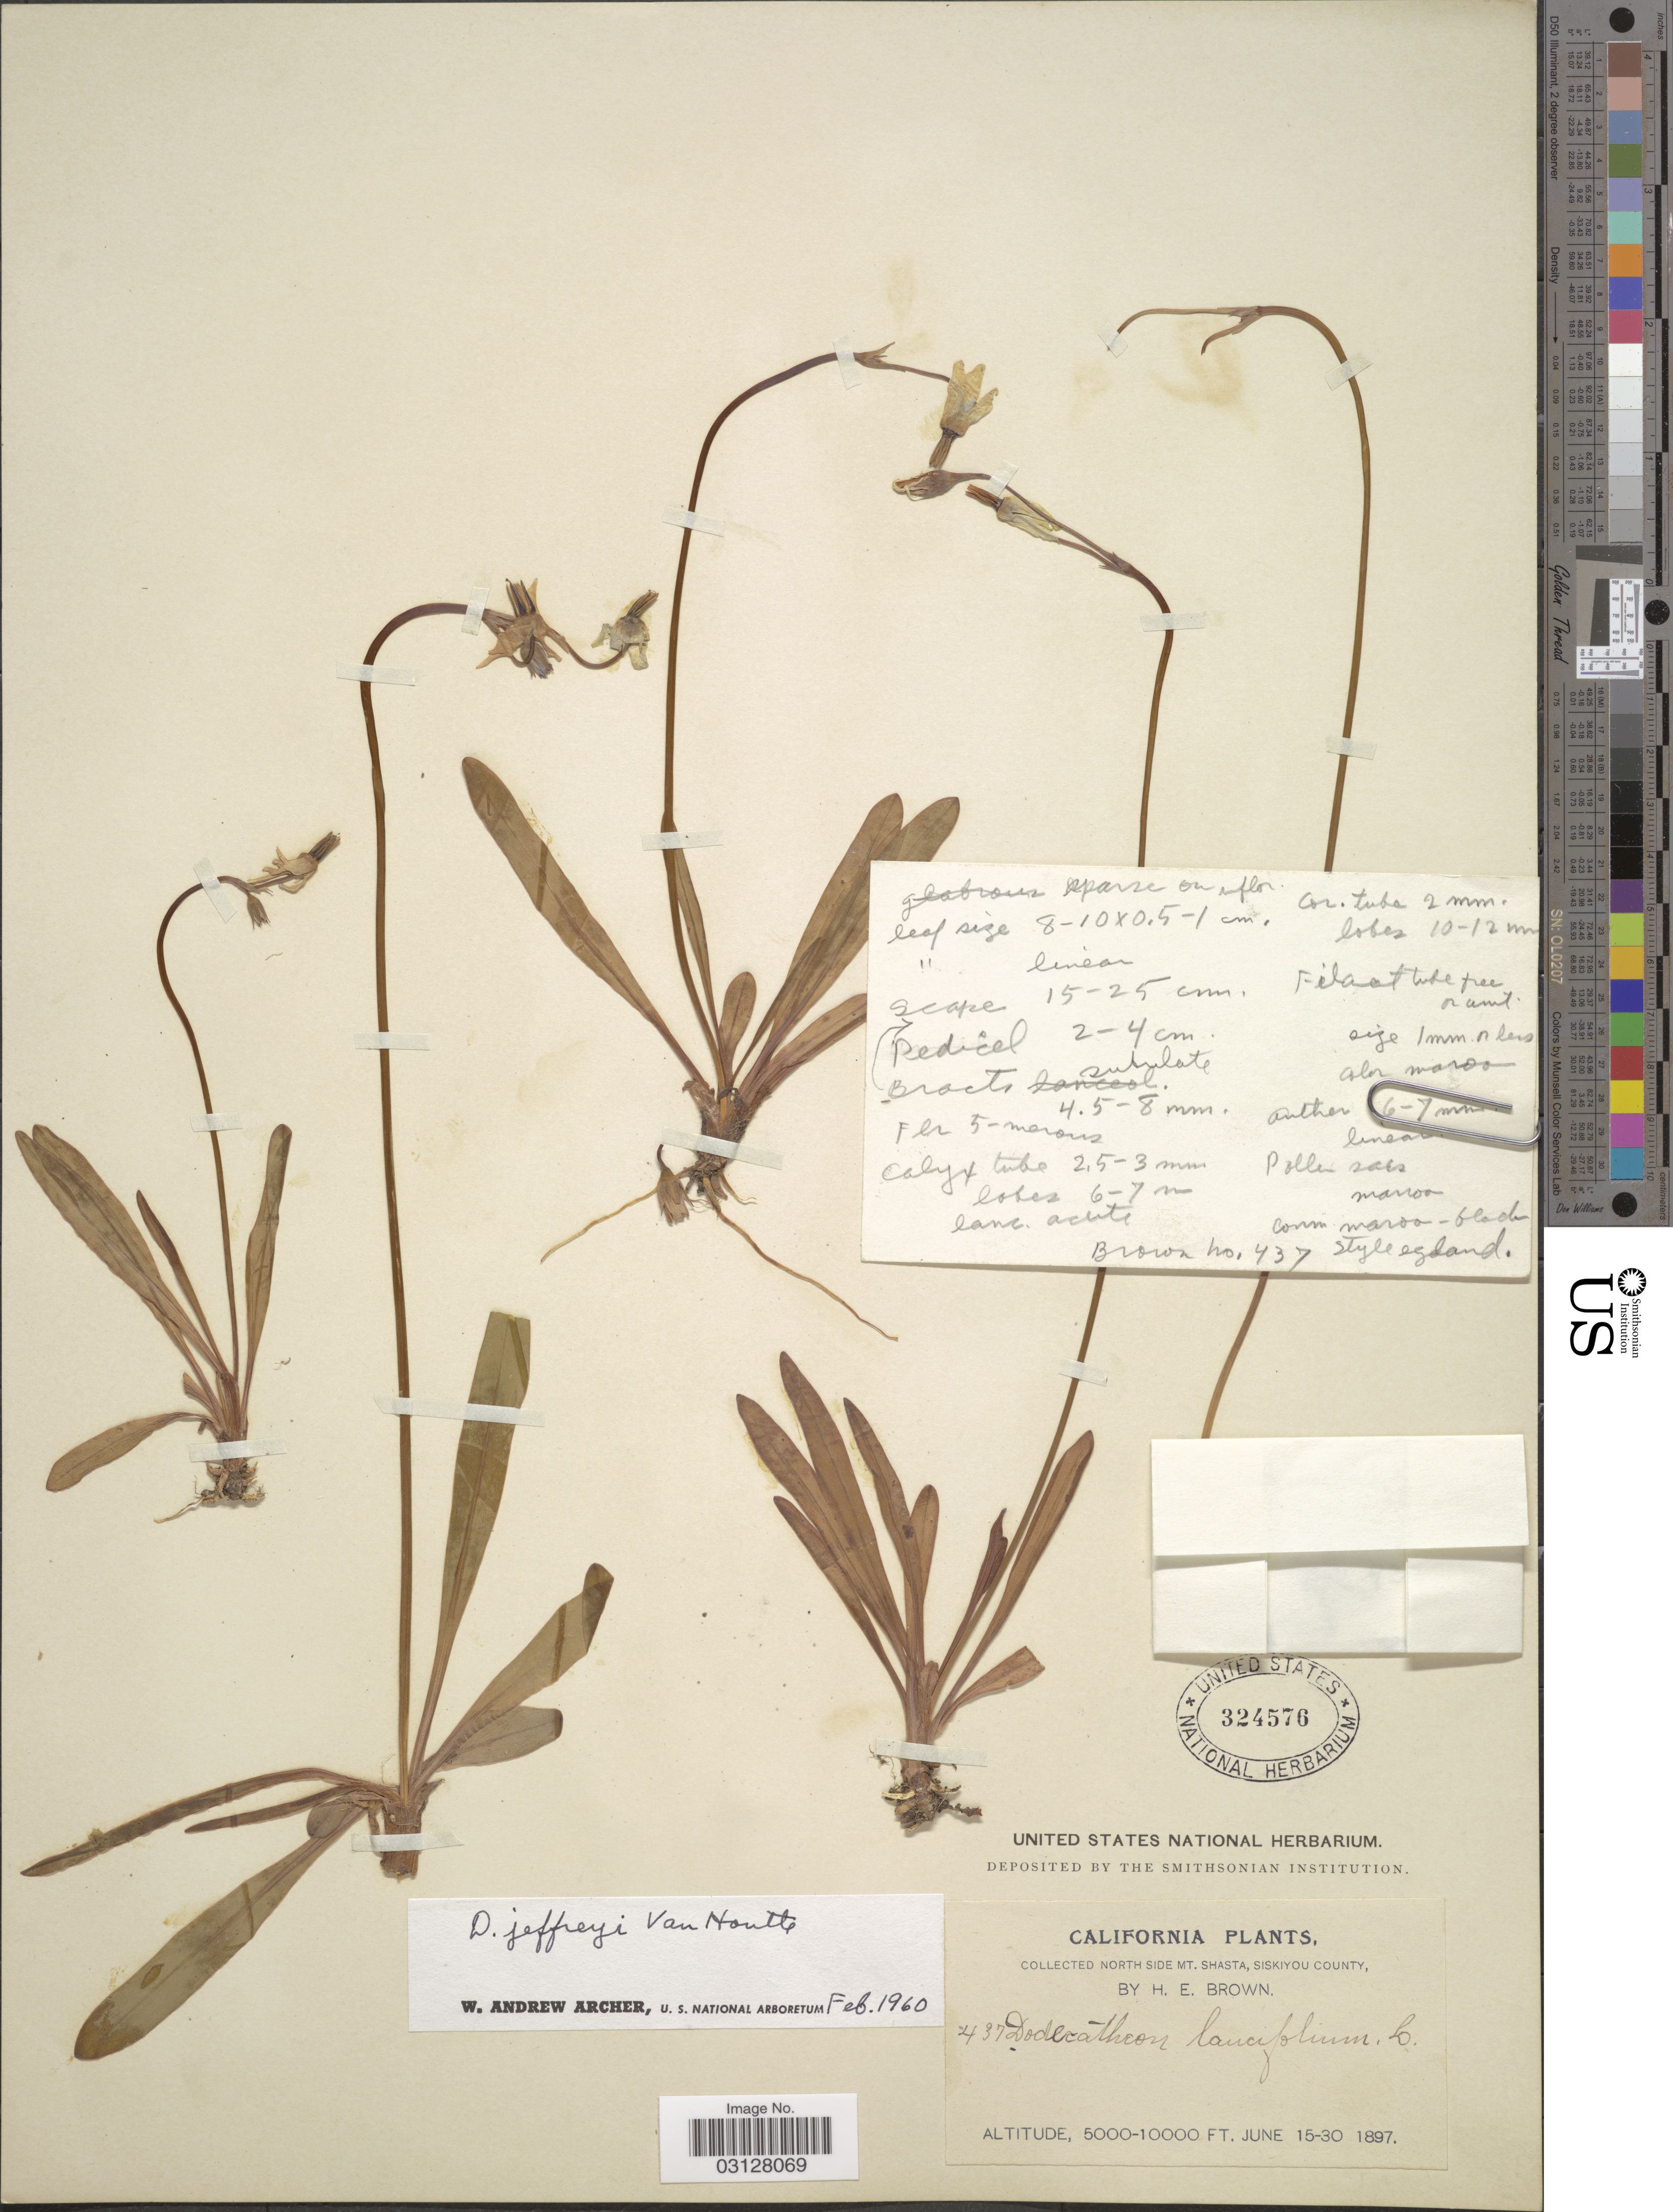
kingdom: Plantae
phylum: Tracheophyta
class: Magnoliopsida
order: Ericales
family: Primulaceae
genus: Dodecatheon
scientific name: Dodecatheon alpinum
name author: (A. Gray) Greene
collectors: H. E. Brown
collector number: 437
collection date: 1897-06-15/1897-06-30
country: United States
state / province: California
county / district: Siskiyou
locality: North Side Mt. Shasta, Siskiyou County.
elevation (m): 1524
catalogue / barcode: US 324576